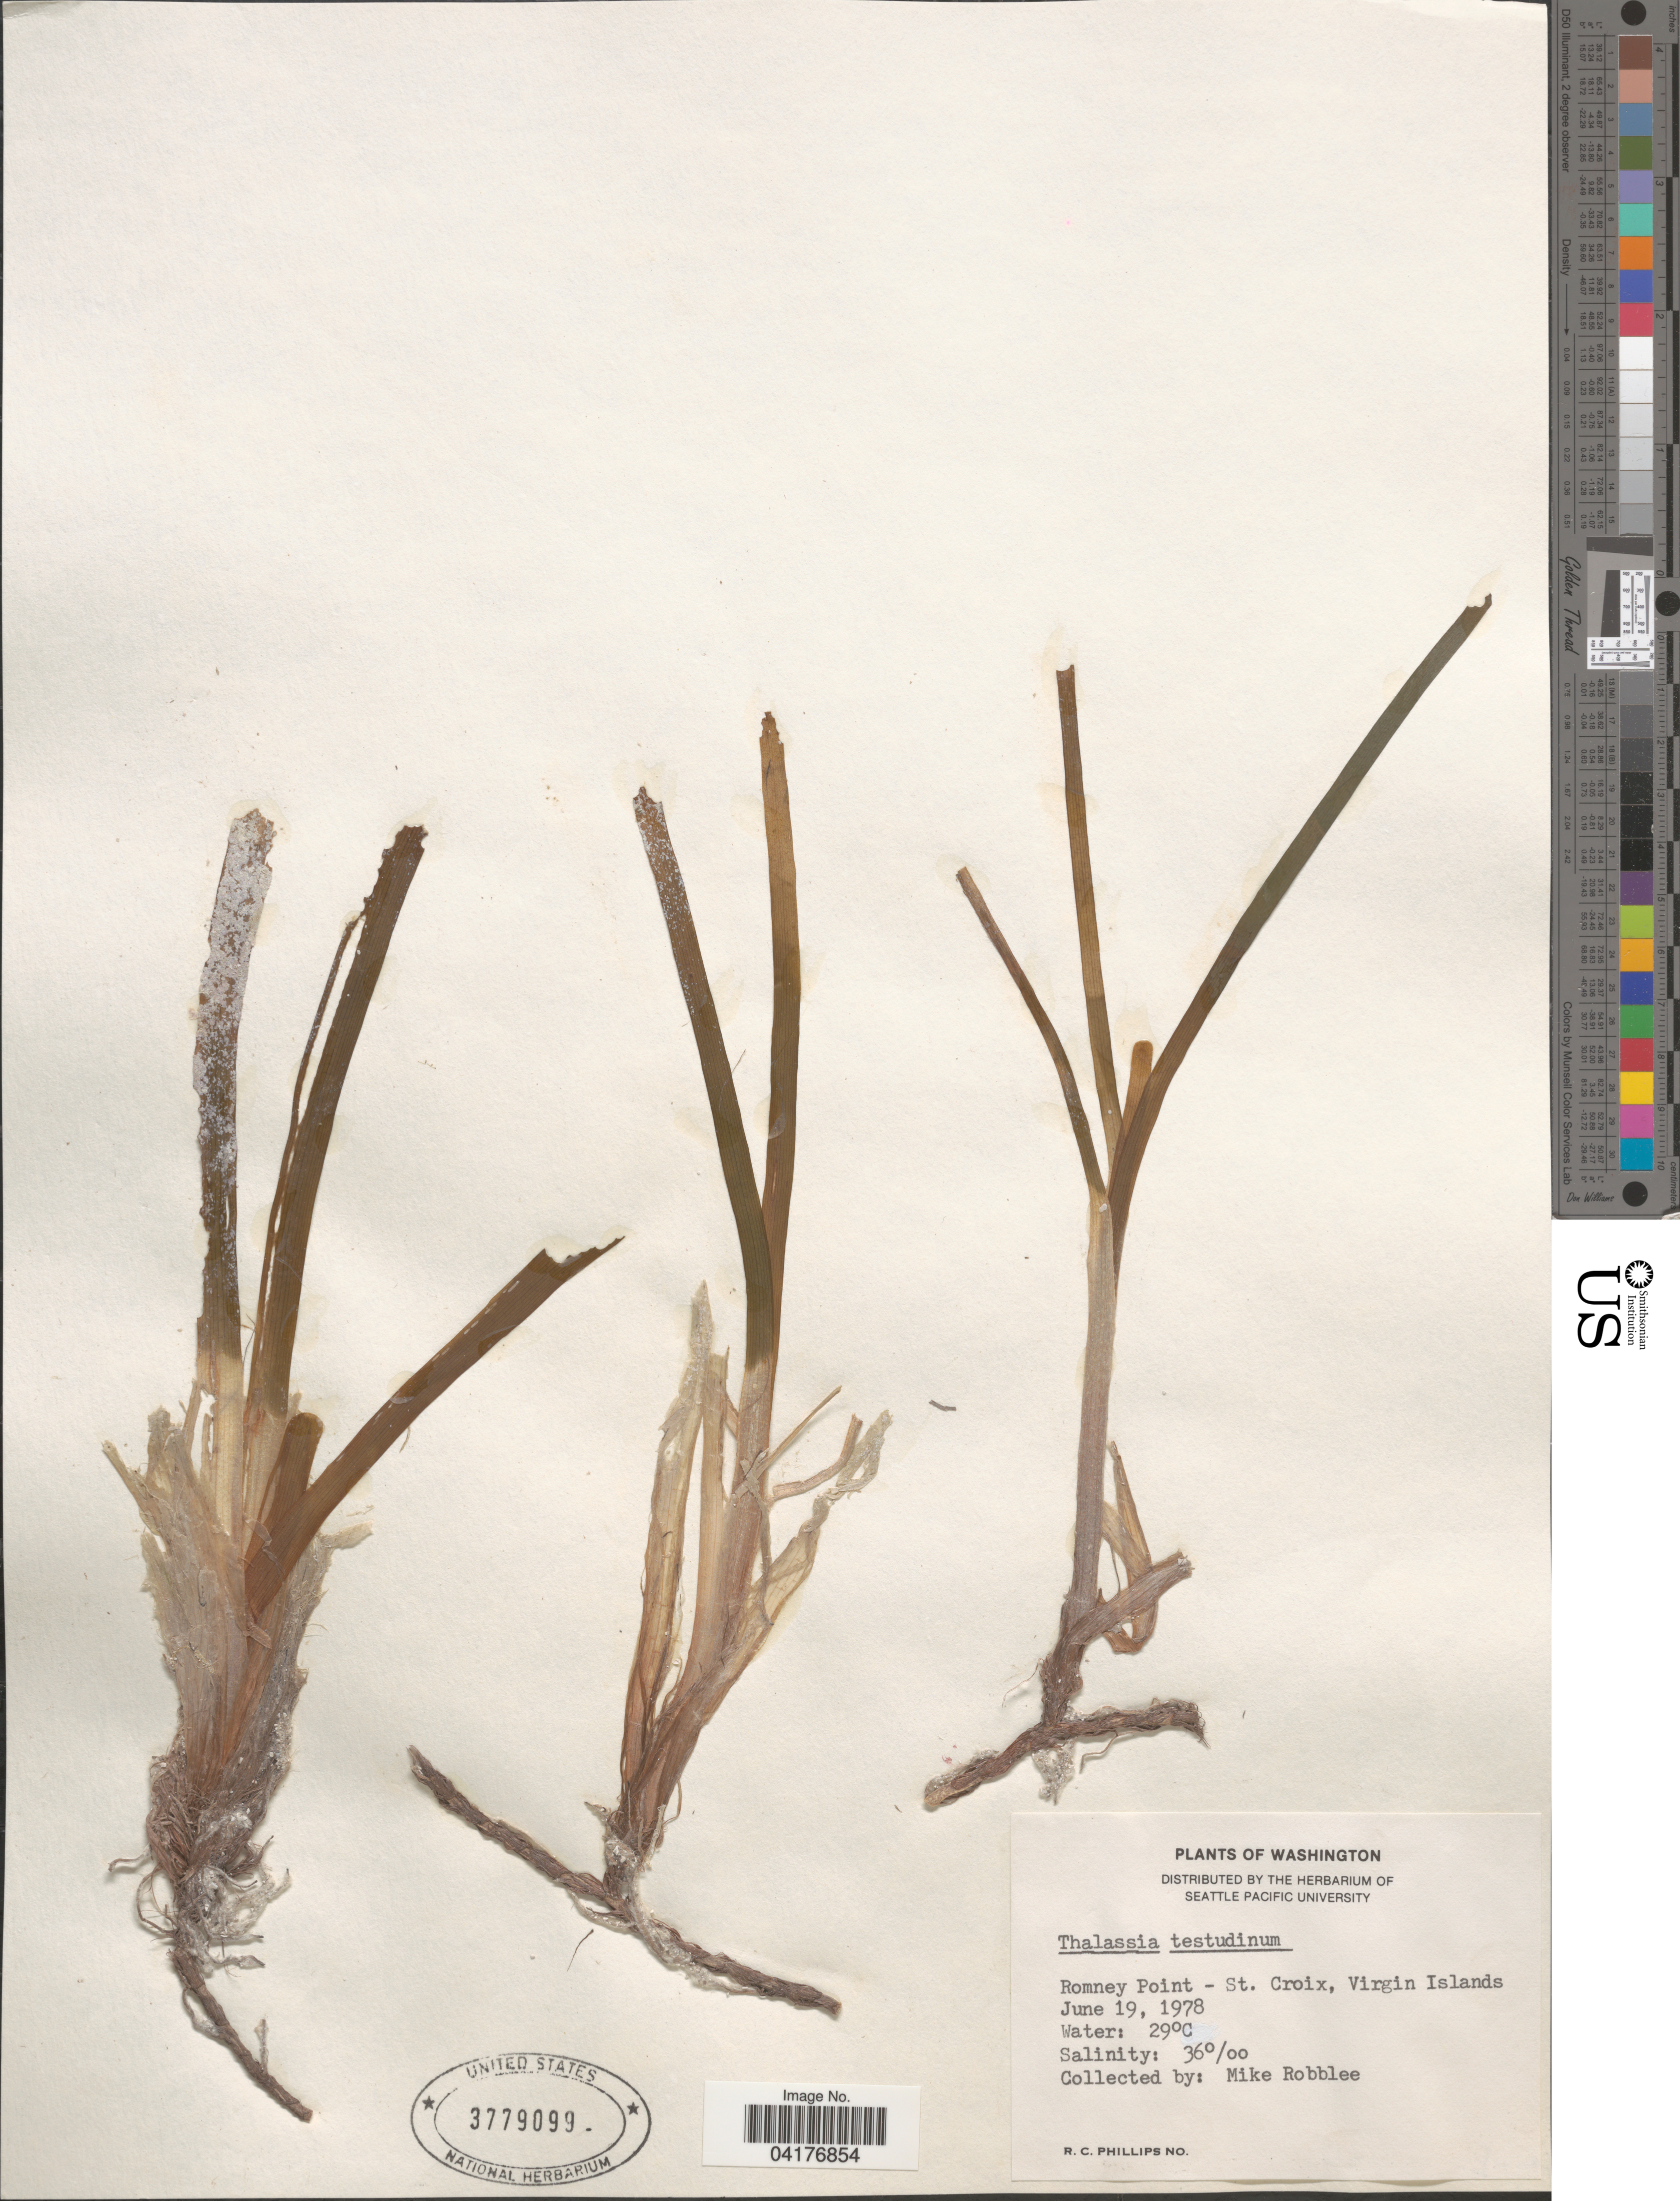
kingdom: Plantae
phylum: Tracheophyta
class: Liliopsida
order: Alismatales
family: Hydrocharitaceae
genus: Thalassia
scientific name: Thalassia testudinum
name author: Banks & Sol. ex K.D. Koenig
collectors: M. Robblee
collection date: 1978-06-19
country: U.S. Virgin Islands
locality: Romney Point - St. Croix, Virgin Islands.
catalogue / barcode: US 3779099